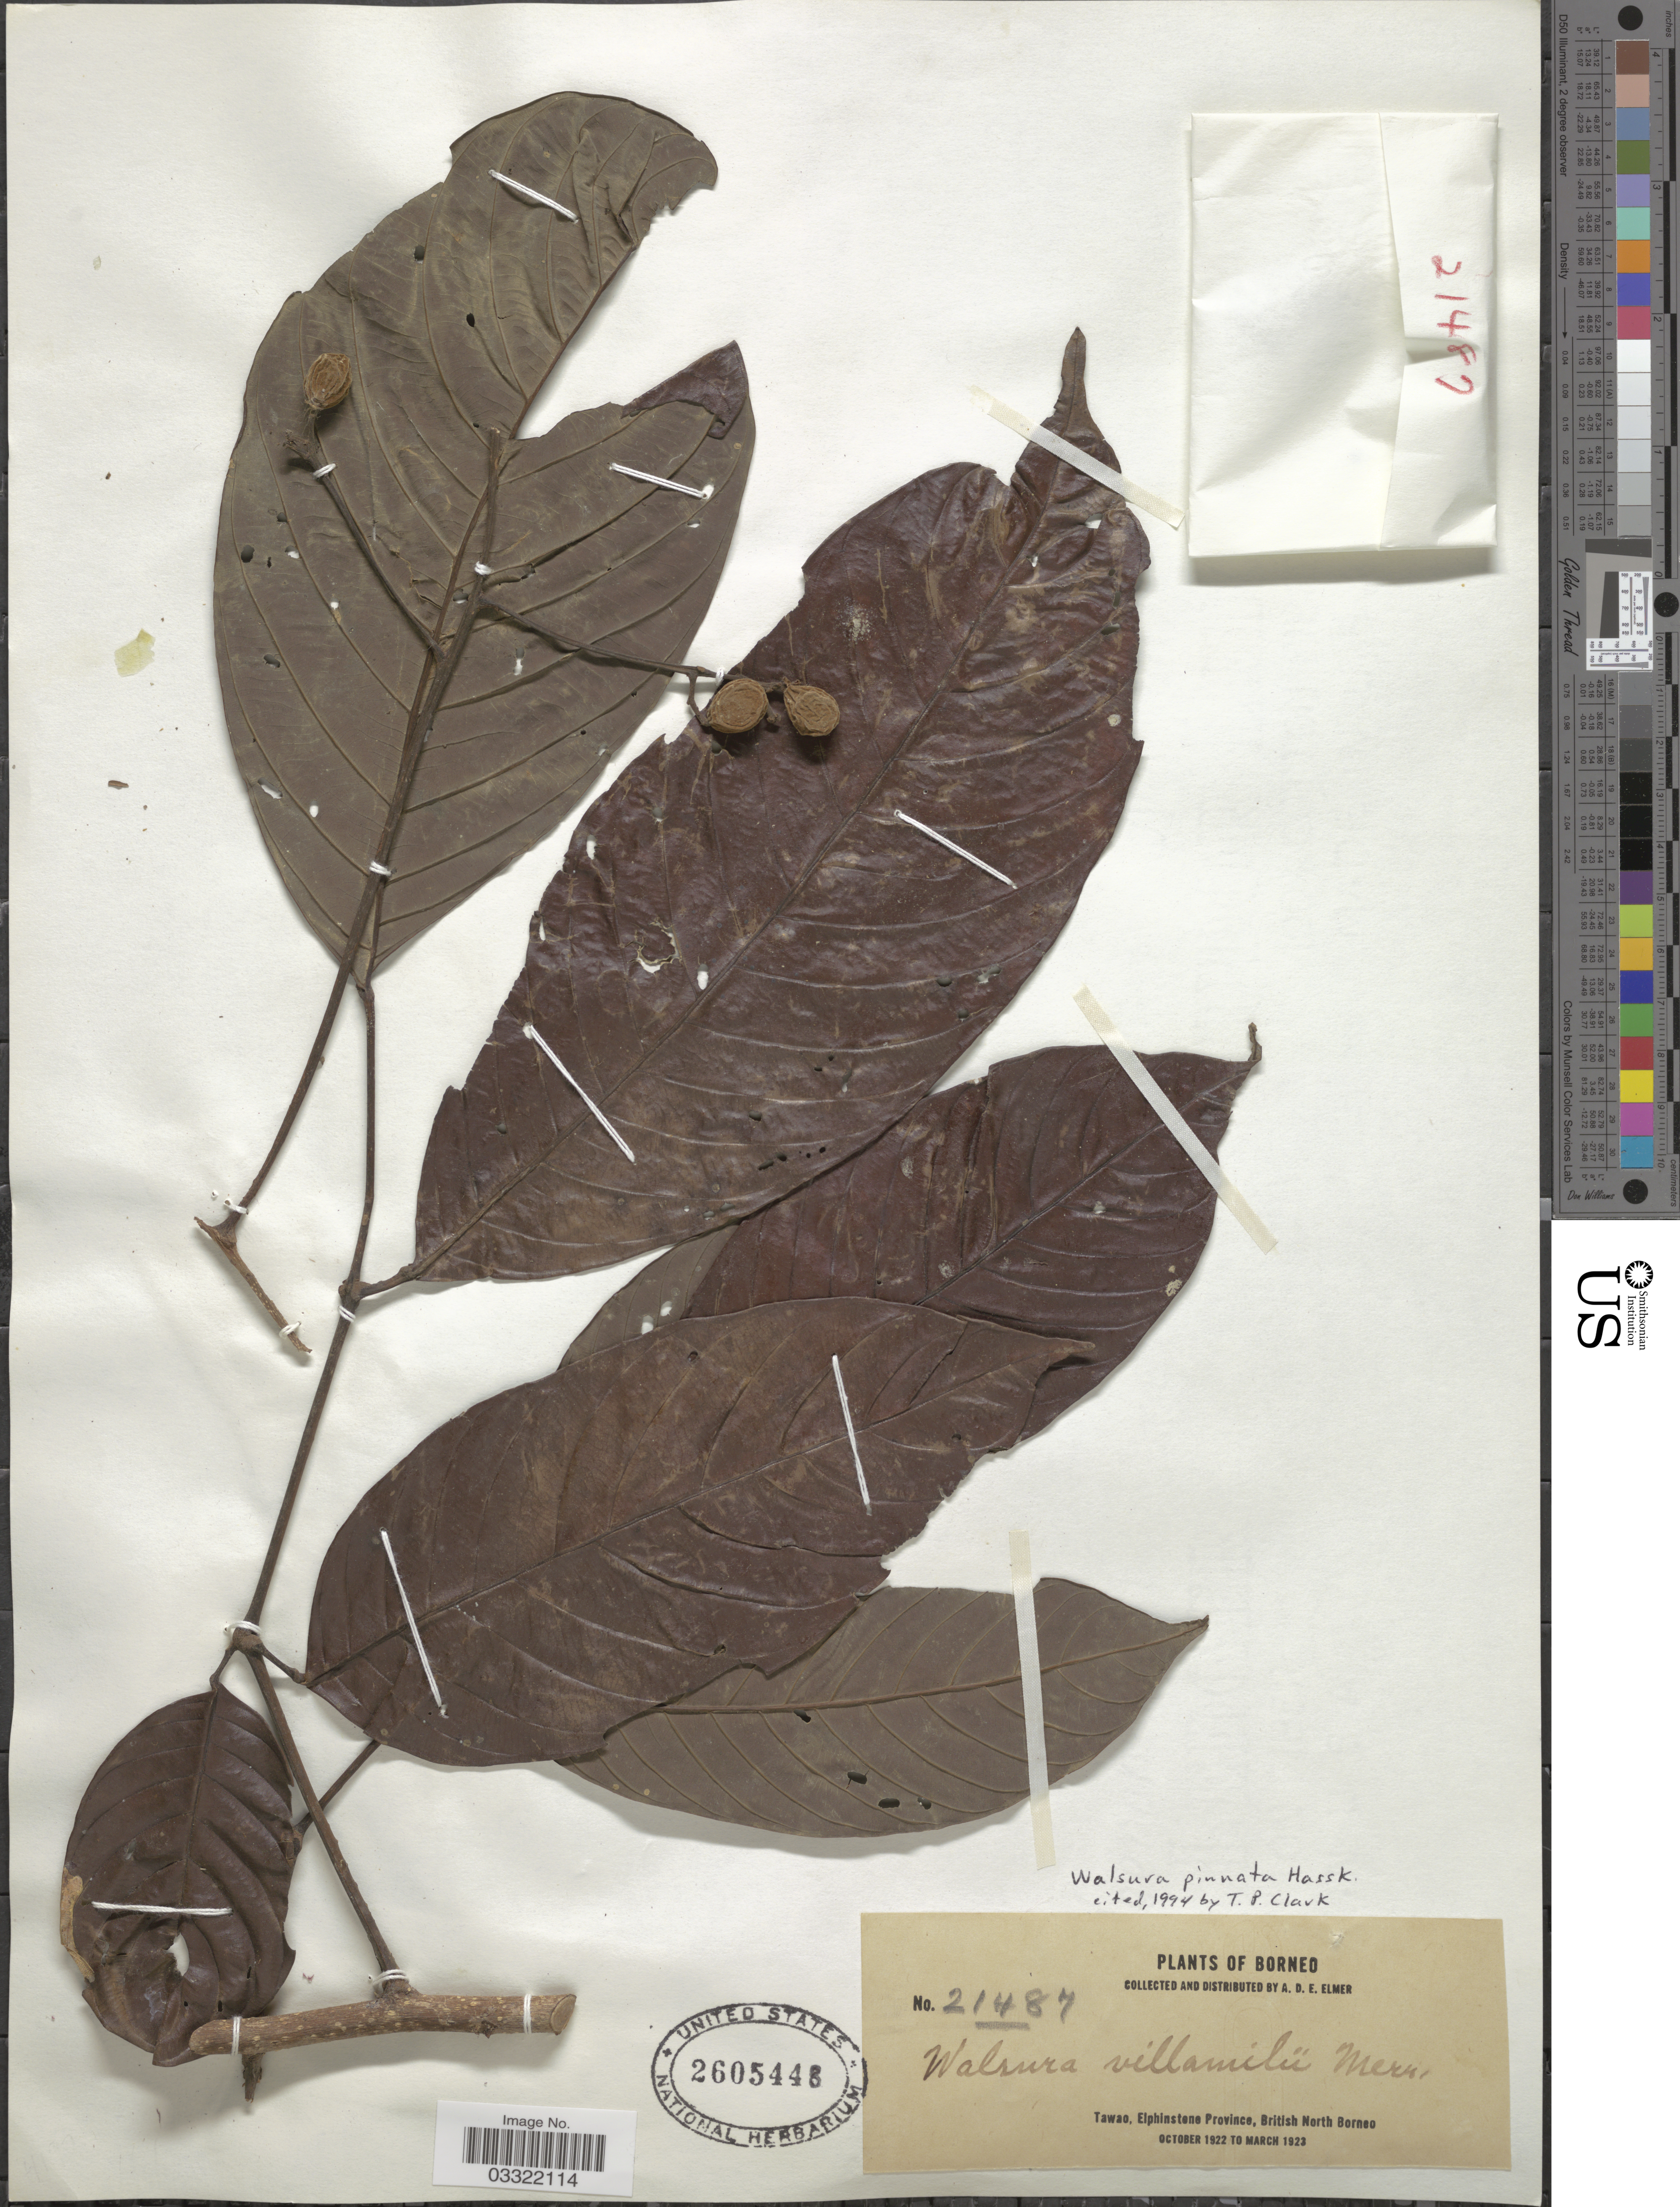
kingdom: Plantae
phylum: Tracheophyta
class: Magnoliopsida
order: Sapindales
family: Meliaceae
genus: Walsura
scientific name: Walsura pinnata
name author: Hassk.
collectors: A. D. E. Elmer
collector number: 21487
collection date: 1922-10/1923-03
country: Malaysia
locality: Borneo. Tawao, Elphinstone Province, British North Borneo.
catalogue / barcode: US 2605448